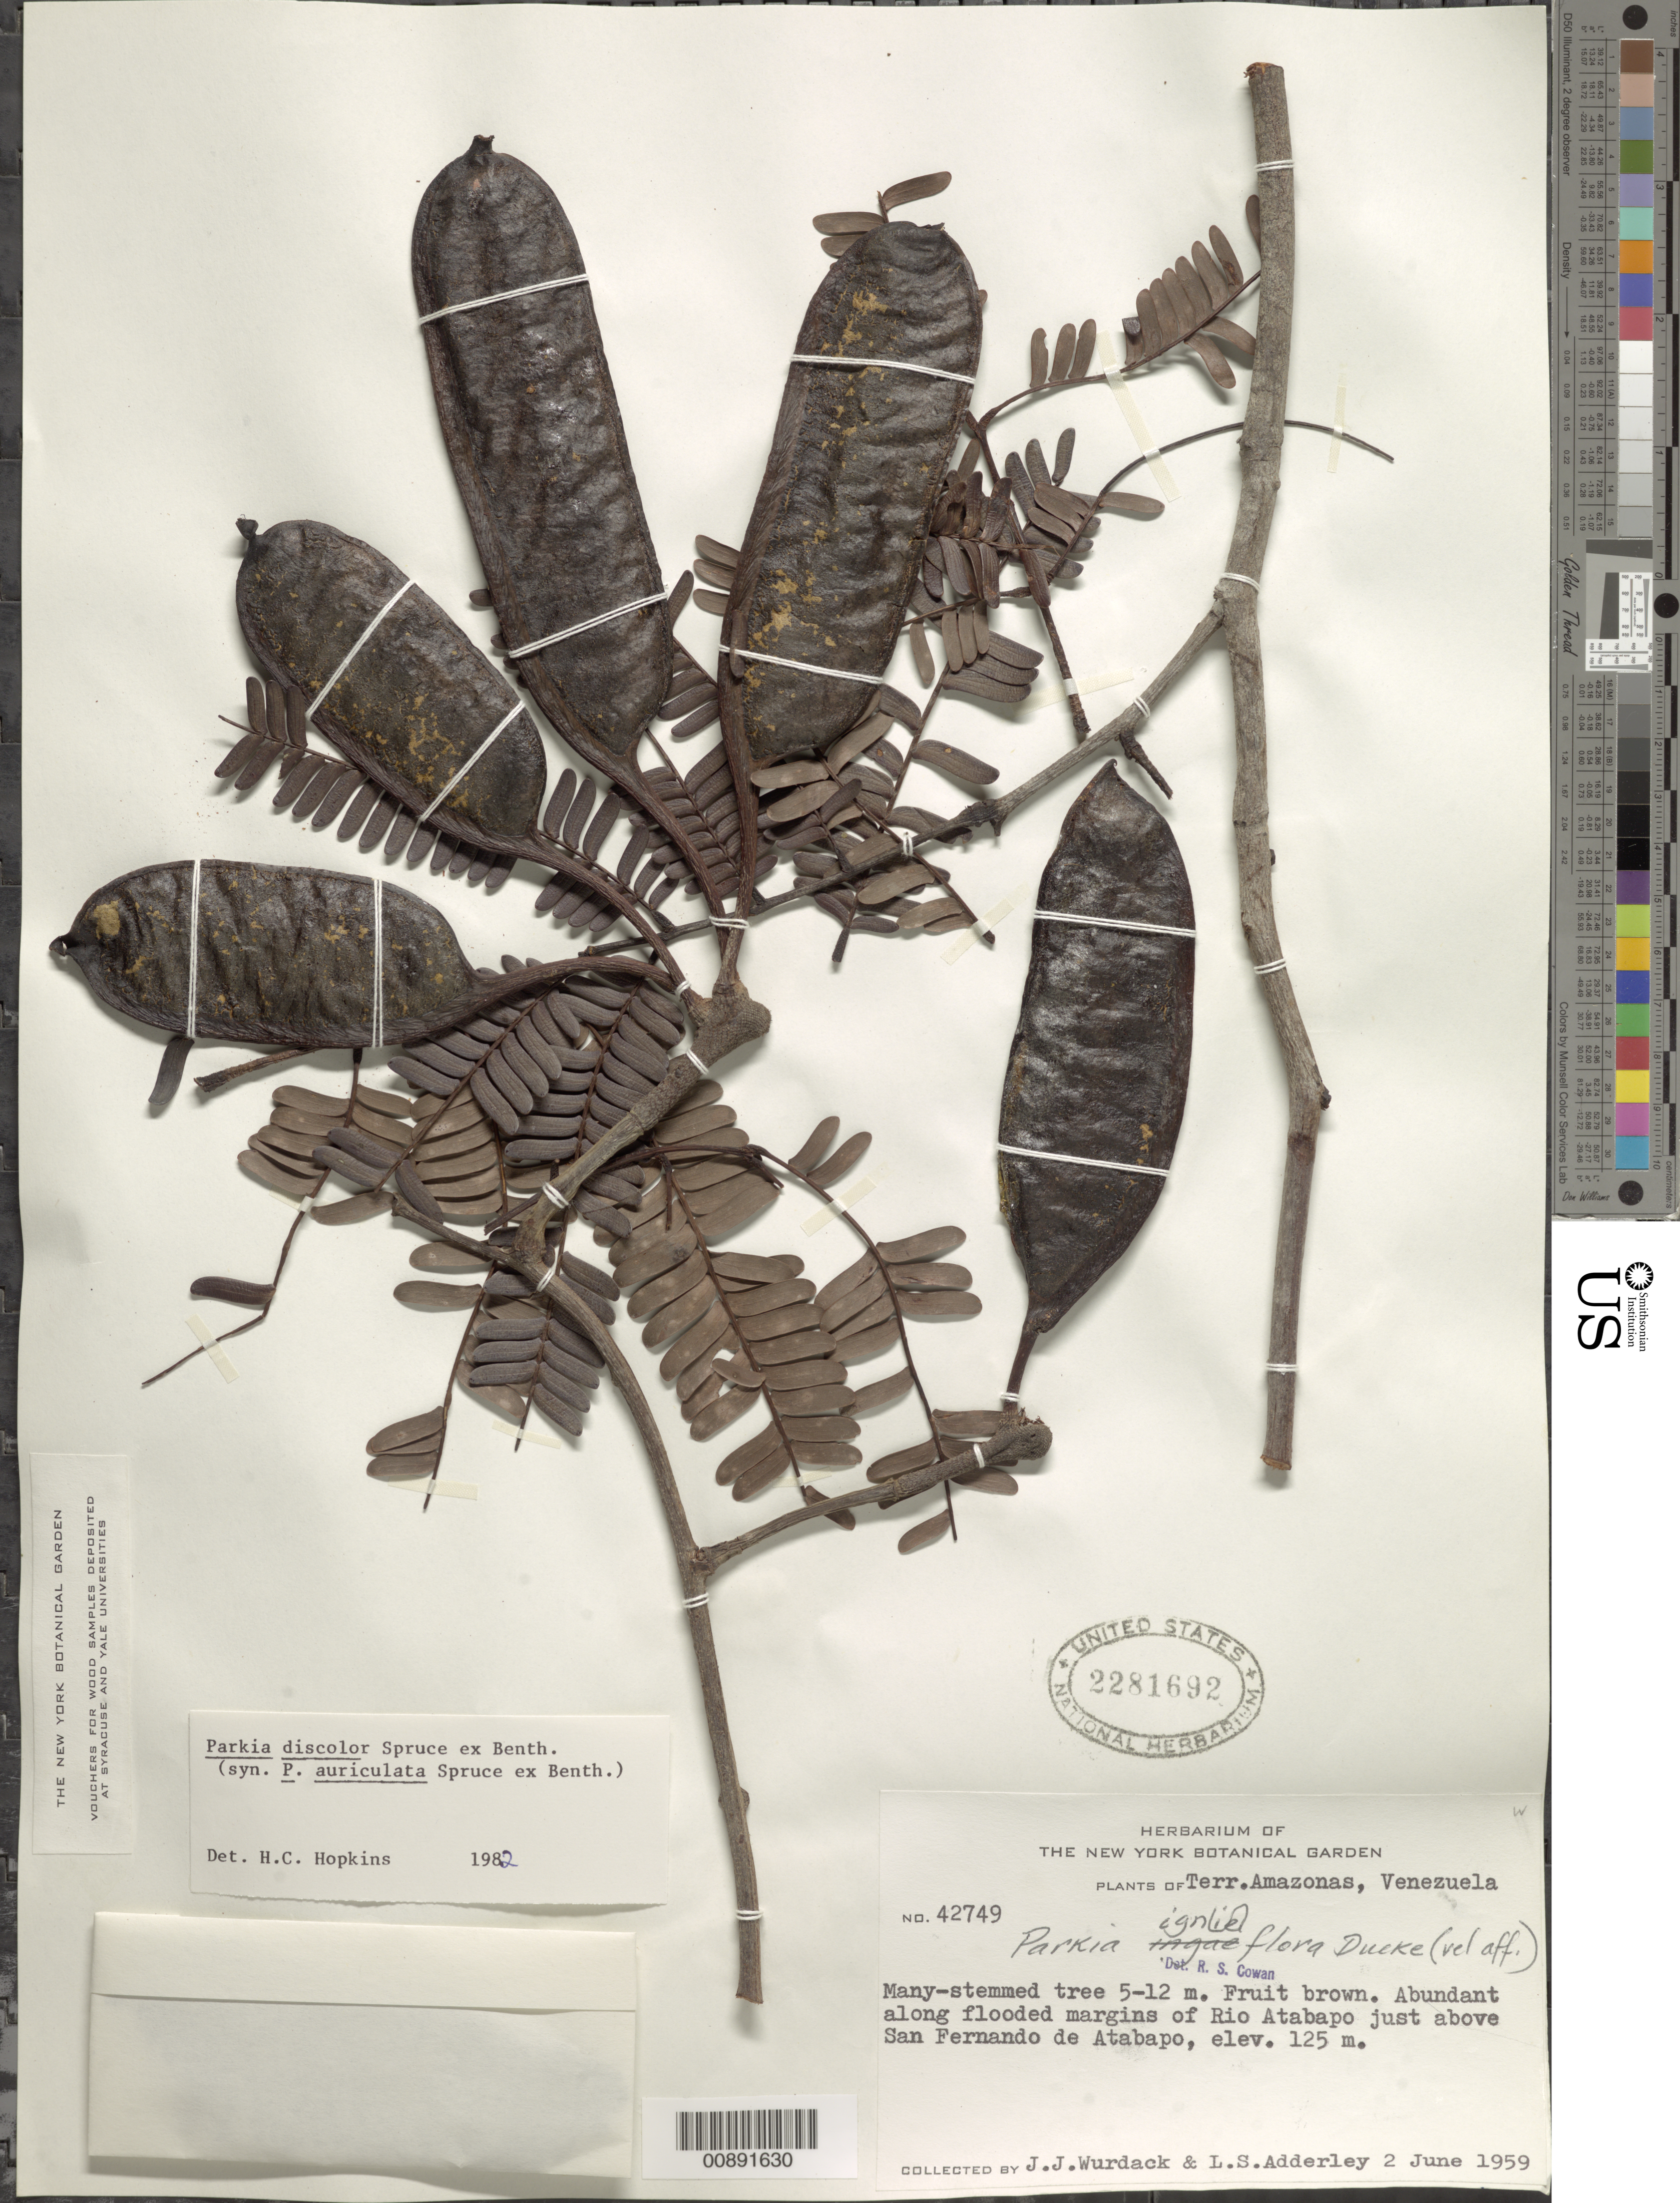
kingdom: Plantae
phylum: Tracheophyta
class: Magnoliopsida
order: Fabales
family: Fabaceae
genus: Parkia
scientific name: Parkia discolor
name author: Spruce ex Benth.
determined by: Hopkins, H. C.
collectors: J. J. Wurdack & L. S. Adderley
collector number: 42749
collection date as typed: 2-Jun-59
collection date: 1959-06-02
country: Venezuela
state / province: Amazonas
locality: Río Atabapo, just above San Fernando de Atabapo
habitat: Along flooded margins of river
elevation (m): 125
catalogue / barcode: US 2281692